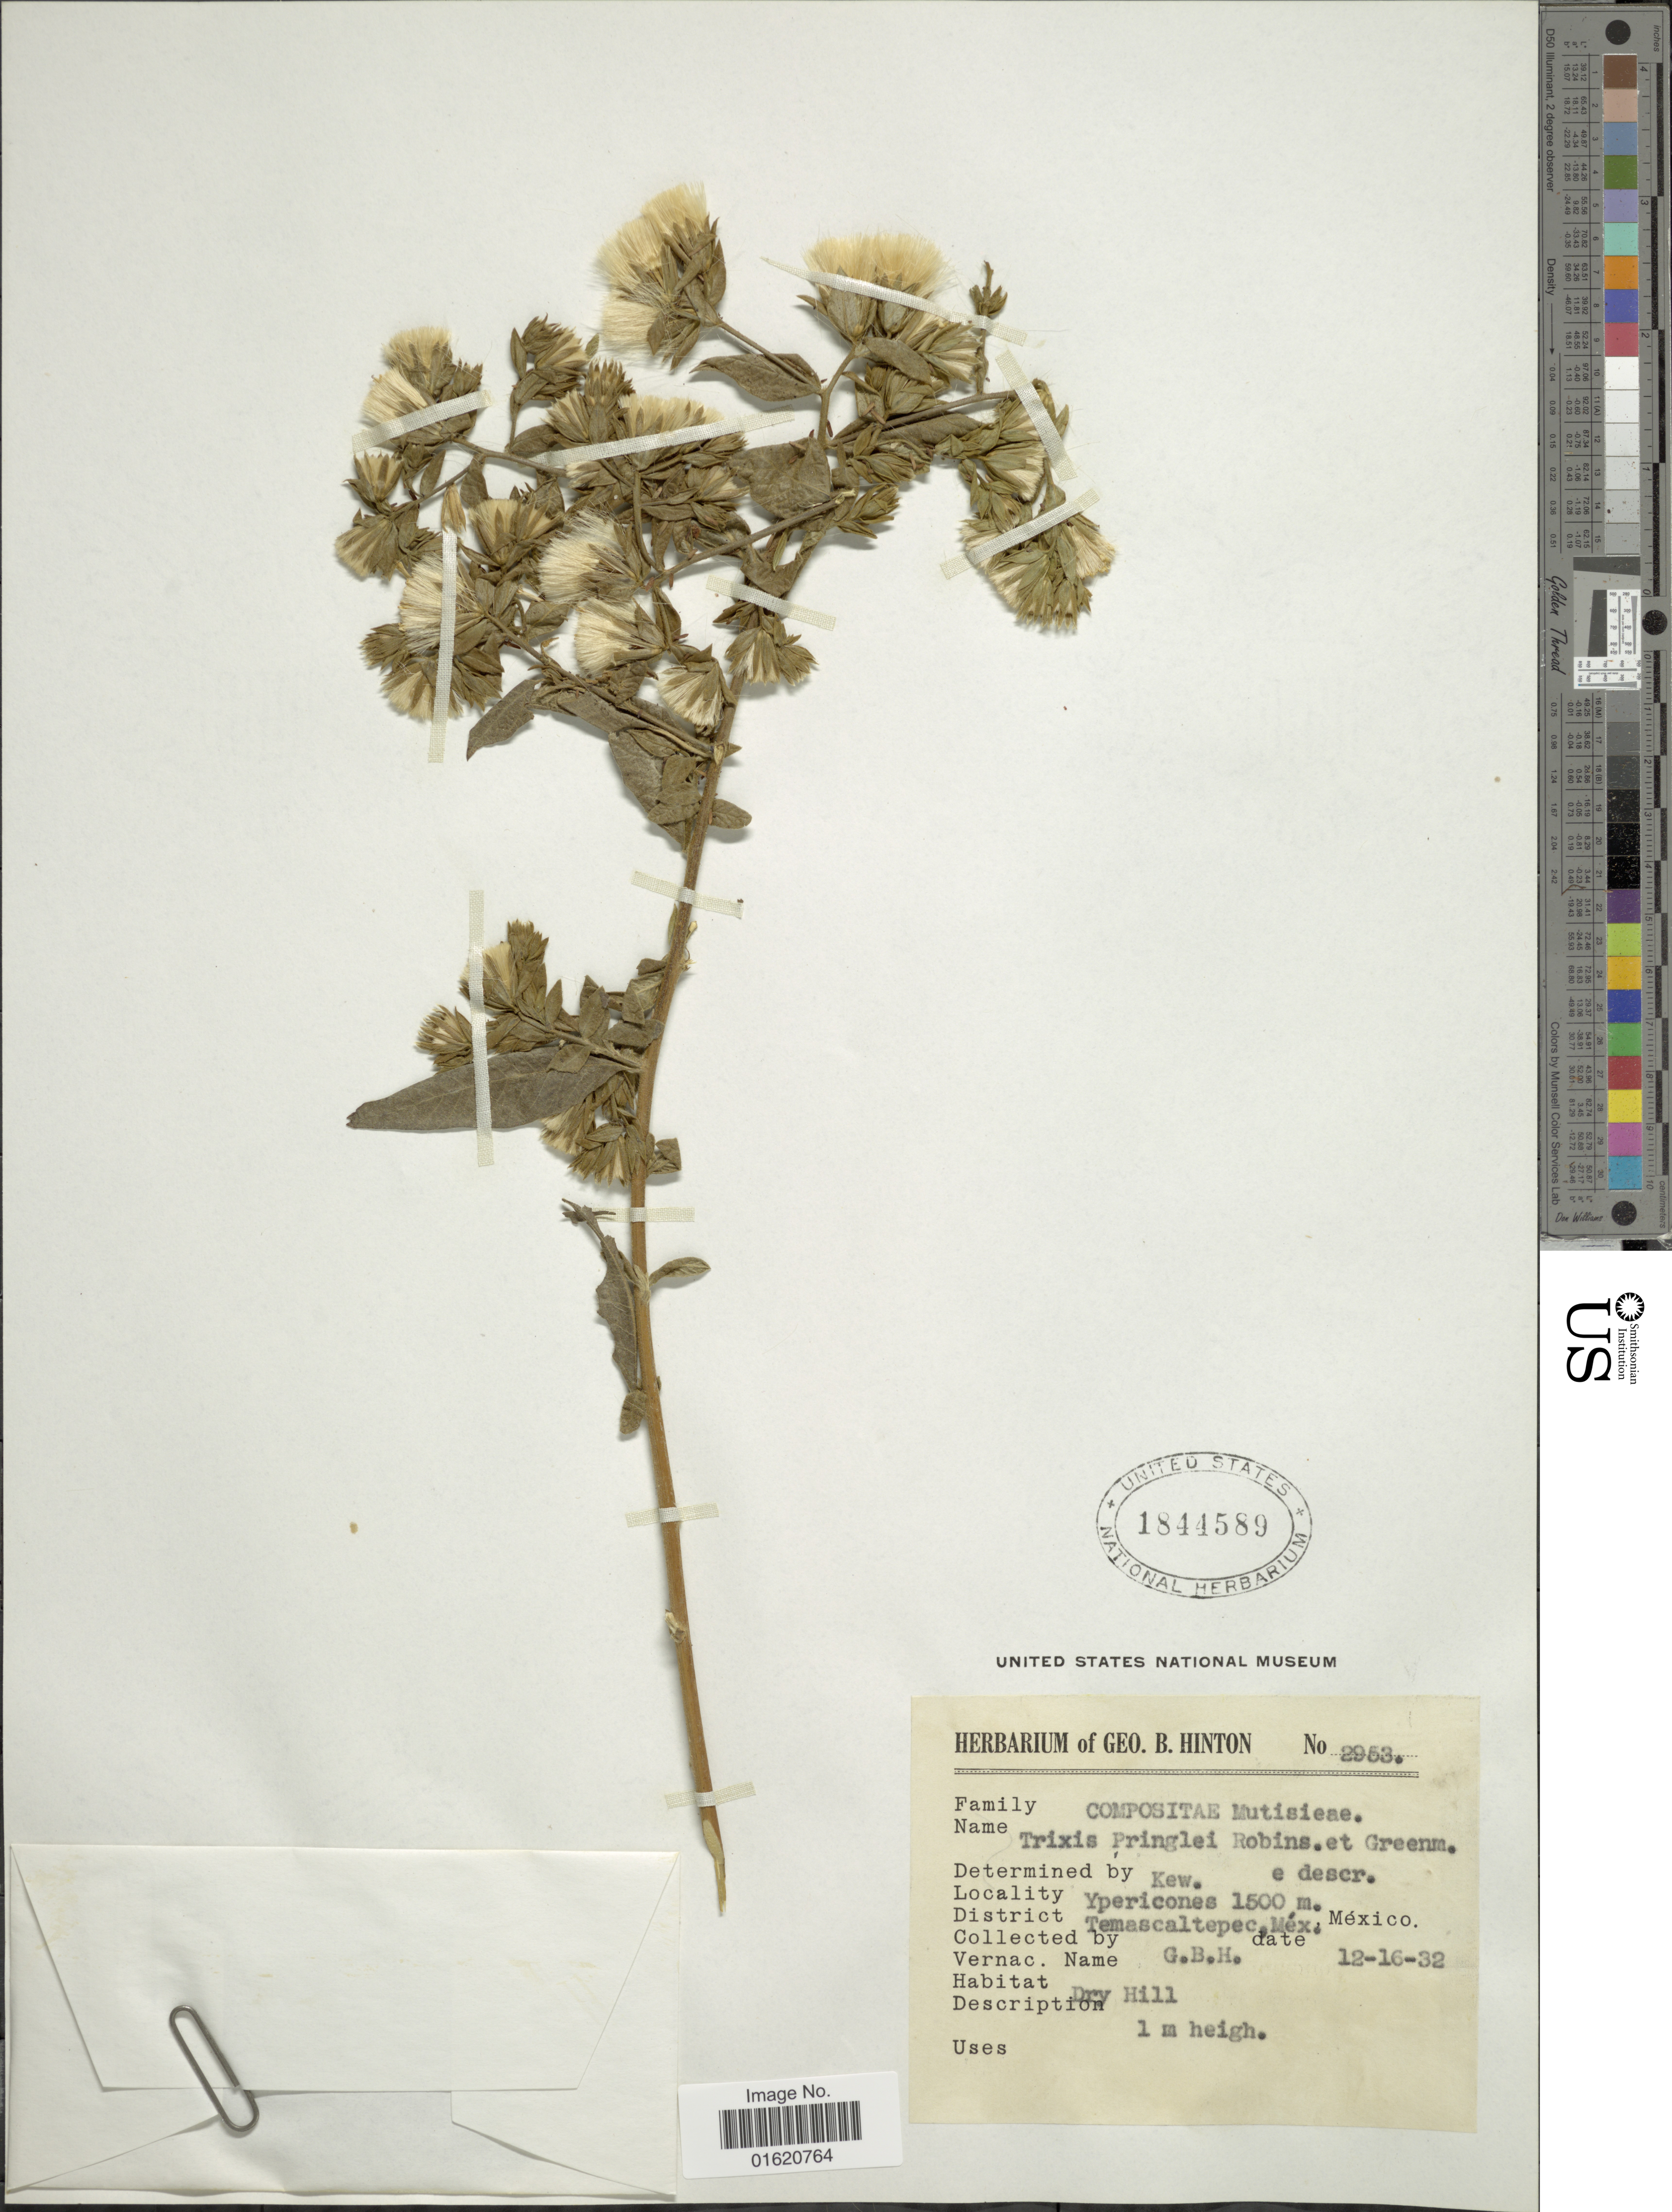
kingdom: Plantae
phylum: Tracheophyta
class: Magnoliopsida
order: Asterales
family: Asteraceae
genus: Trixis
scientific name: Trixis pringlei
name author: B.L. Rob. & Greenm.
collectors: G. B. Hinton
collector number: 2953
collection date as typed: Transcribed d/m/y: 16/12/32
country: Mexico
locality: Ypericones, District Temascaltepec, Méx., Dry Hill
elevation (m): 1500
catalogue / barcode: US 1844589